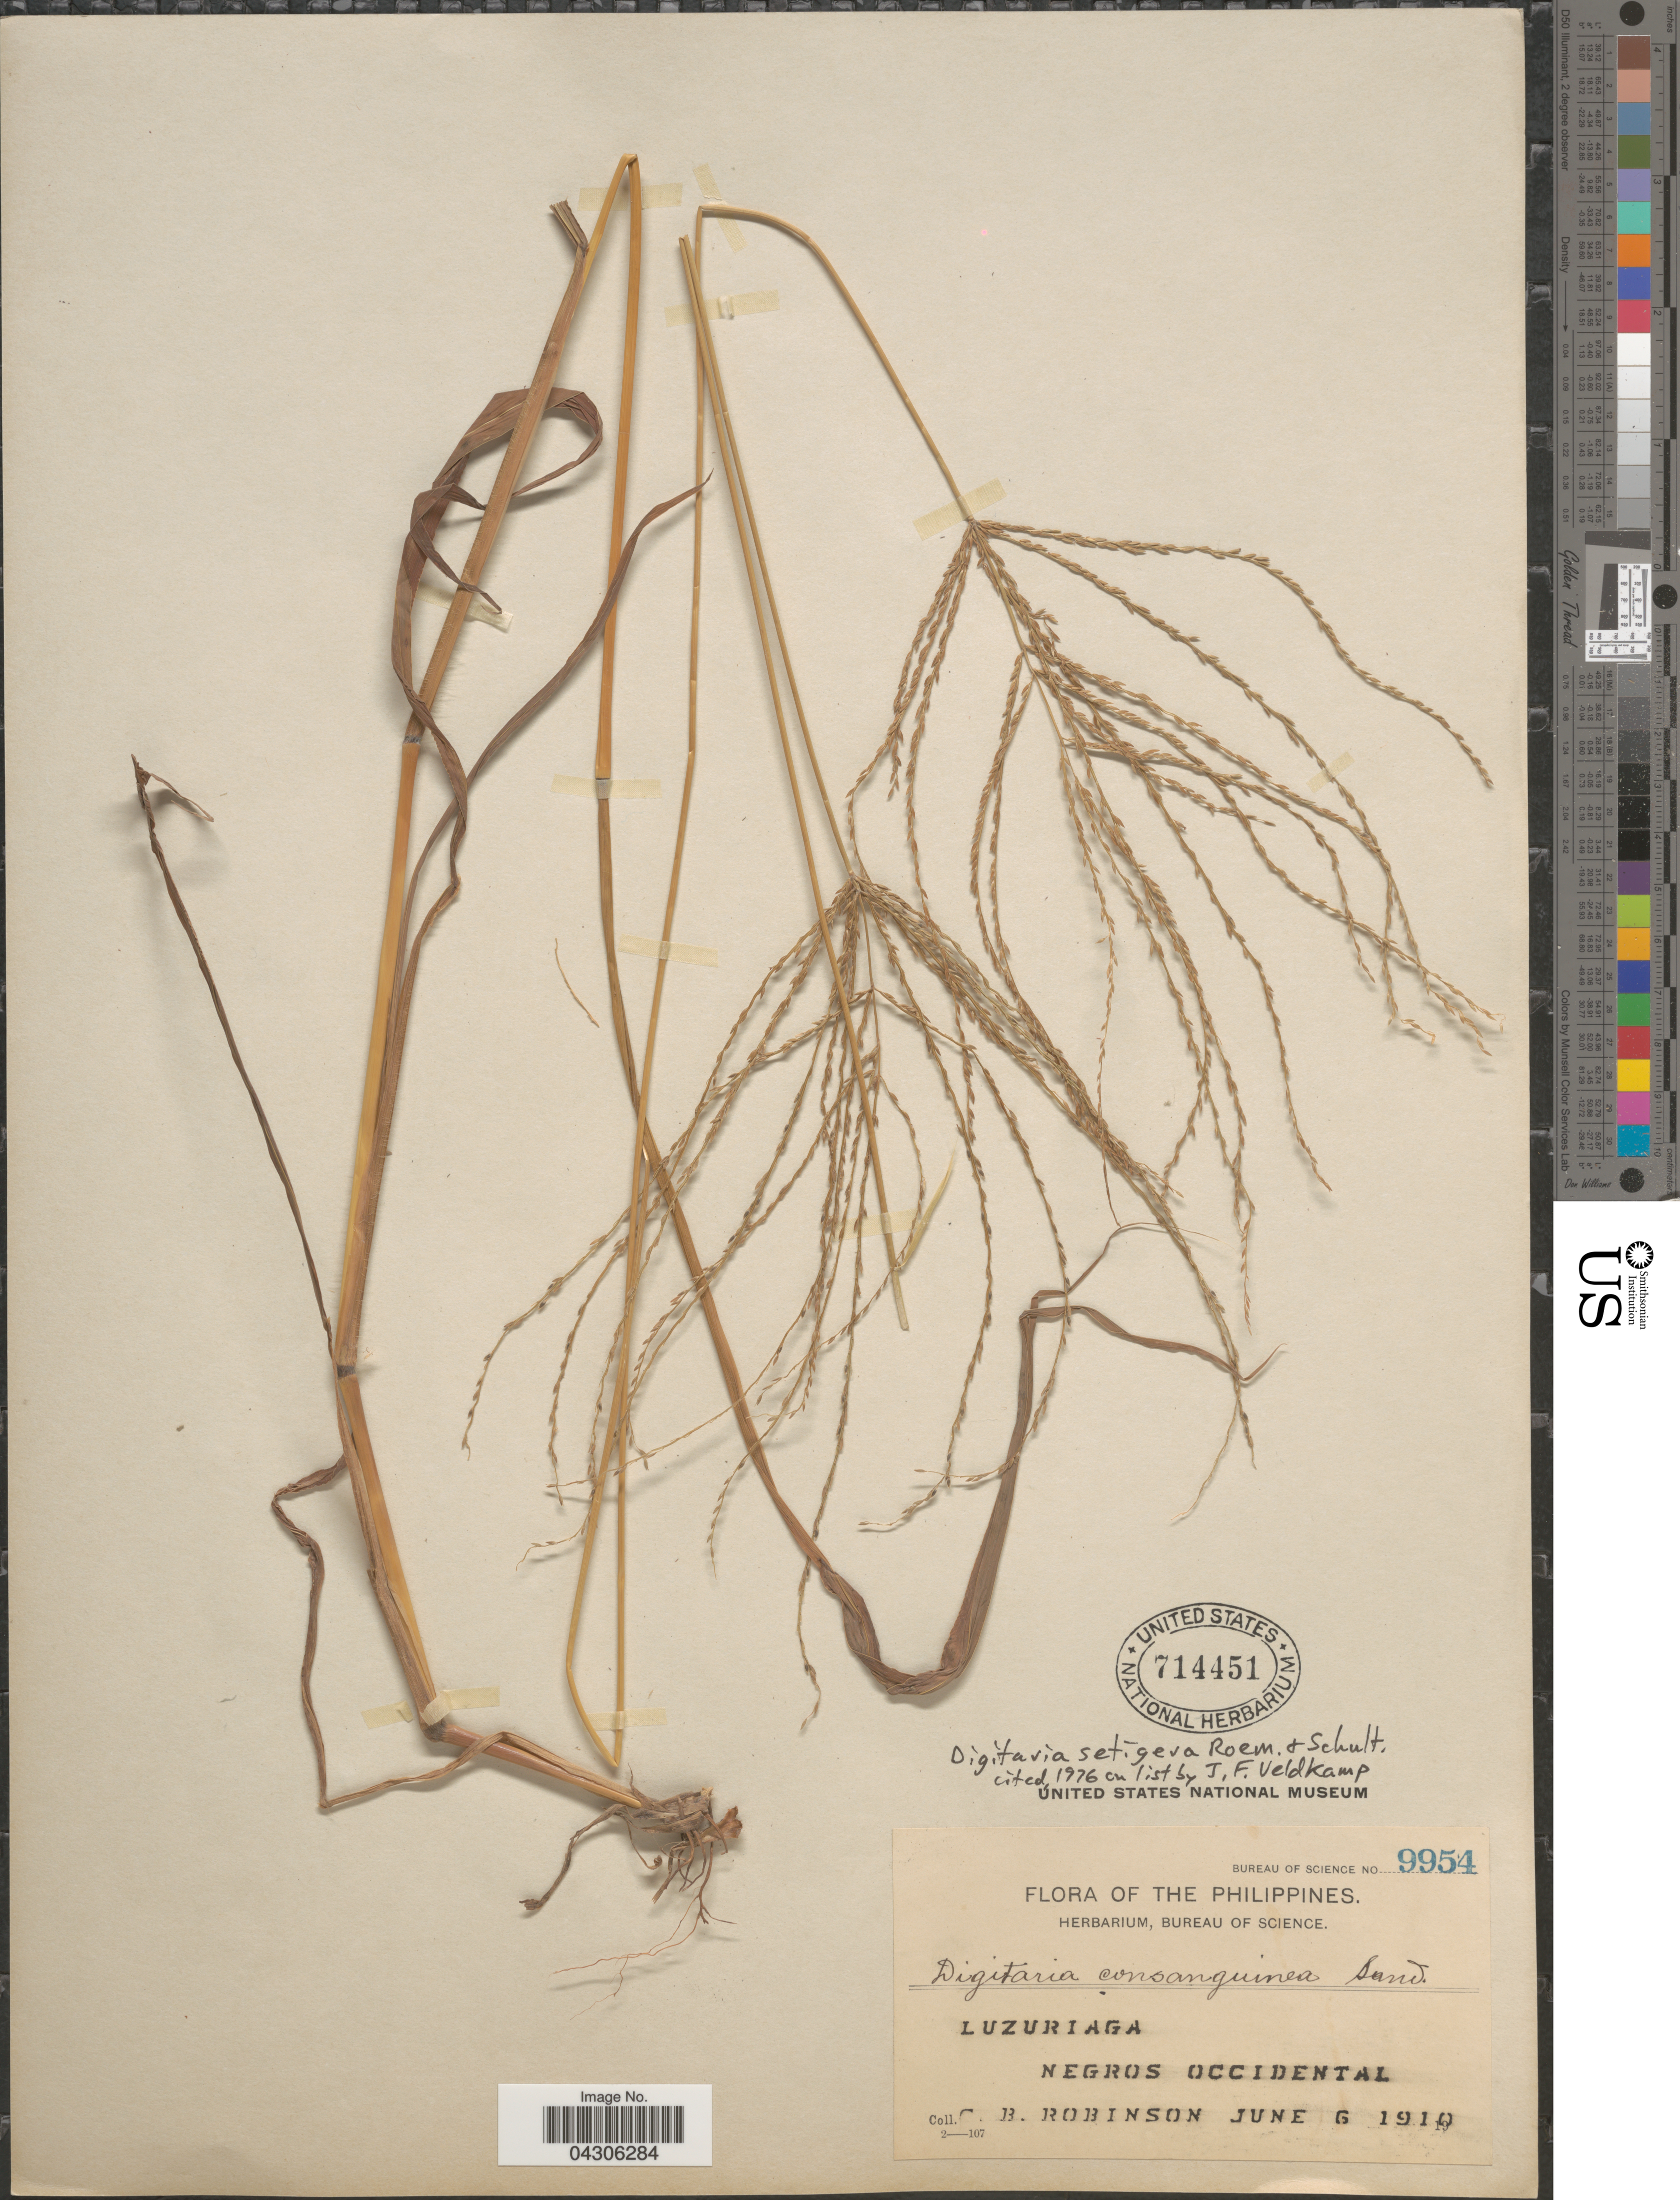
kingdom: Plantae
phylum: Tracheophyta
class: Liliopsida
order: Poales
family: Poaceae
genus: Digitaria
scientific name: Digitaria setigera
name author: Roth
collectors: C. Robinson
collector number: Buearu of Science 9954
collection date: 1910-06-06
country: Philippines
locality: Luzuriaga. Negros Occidental.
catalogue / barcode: US 714451